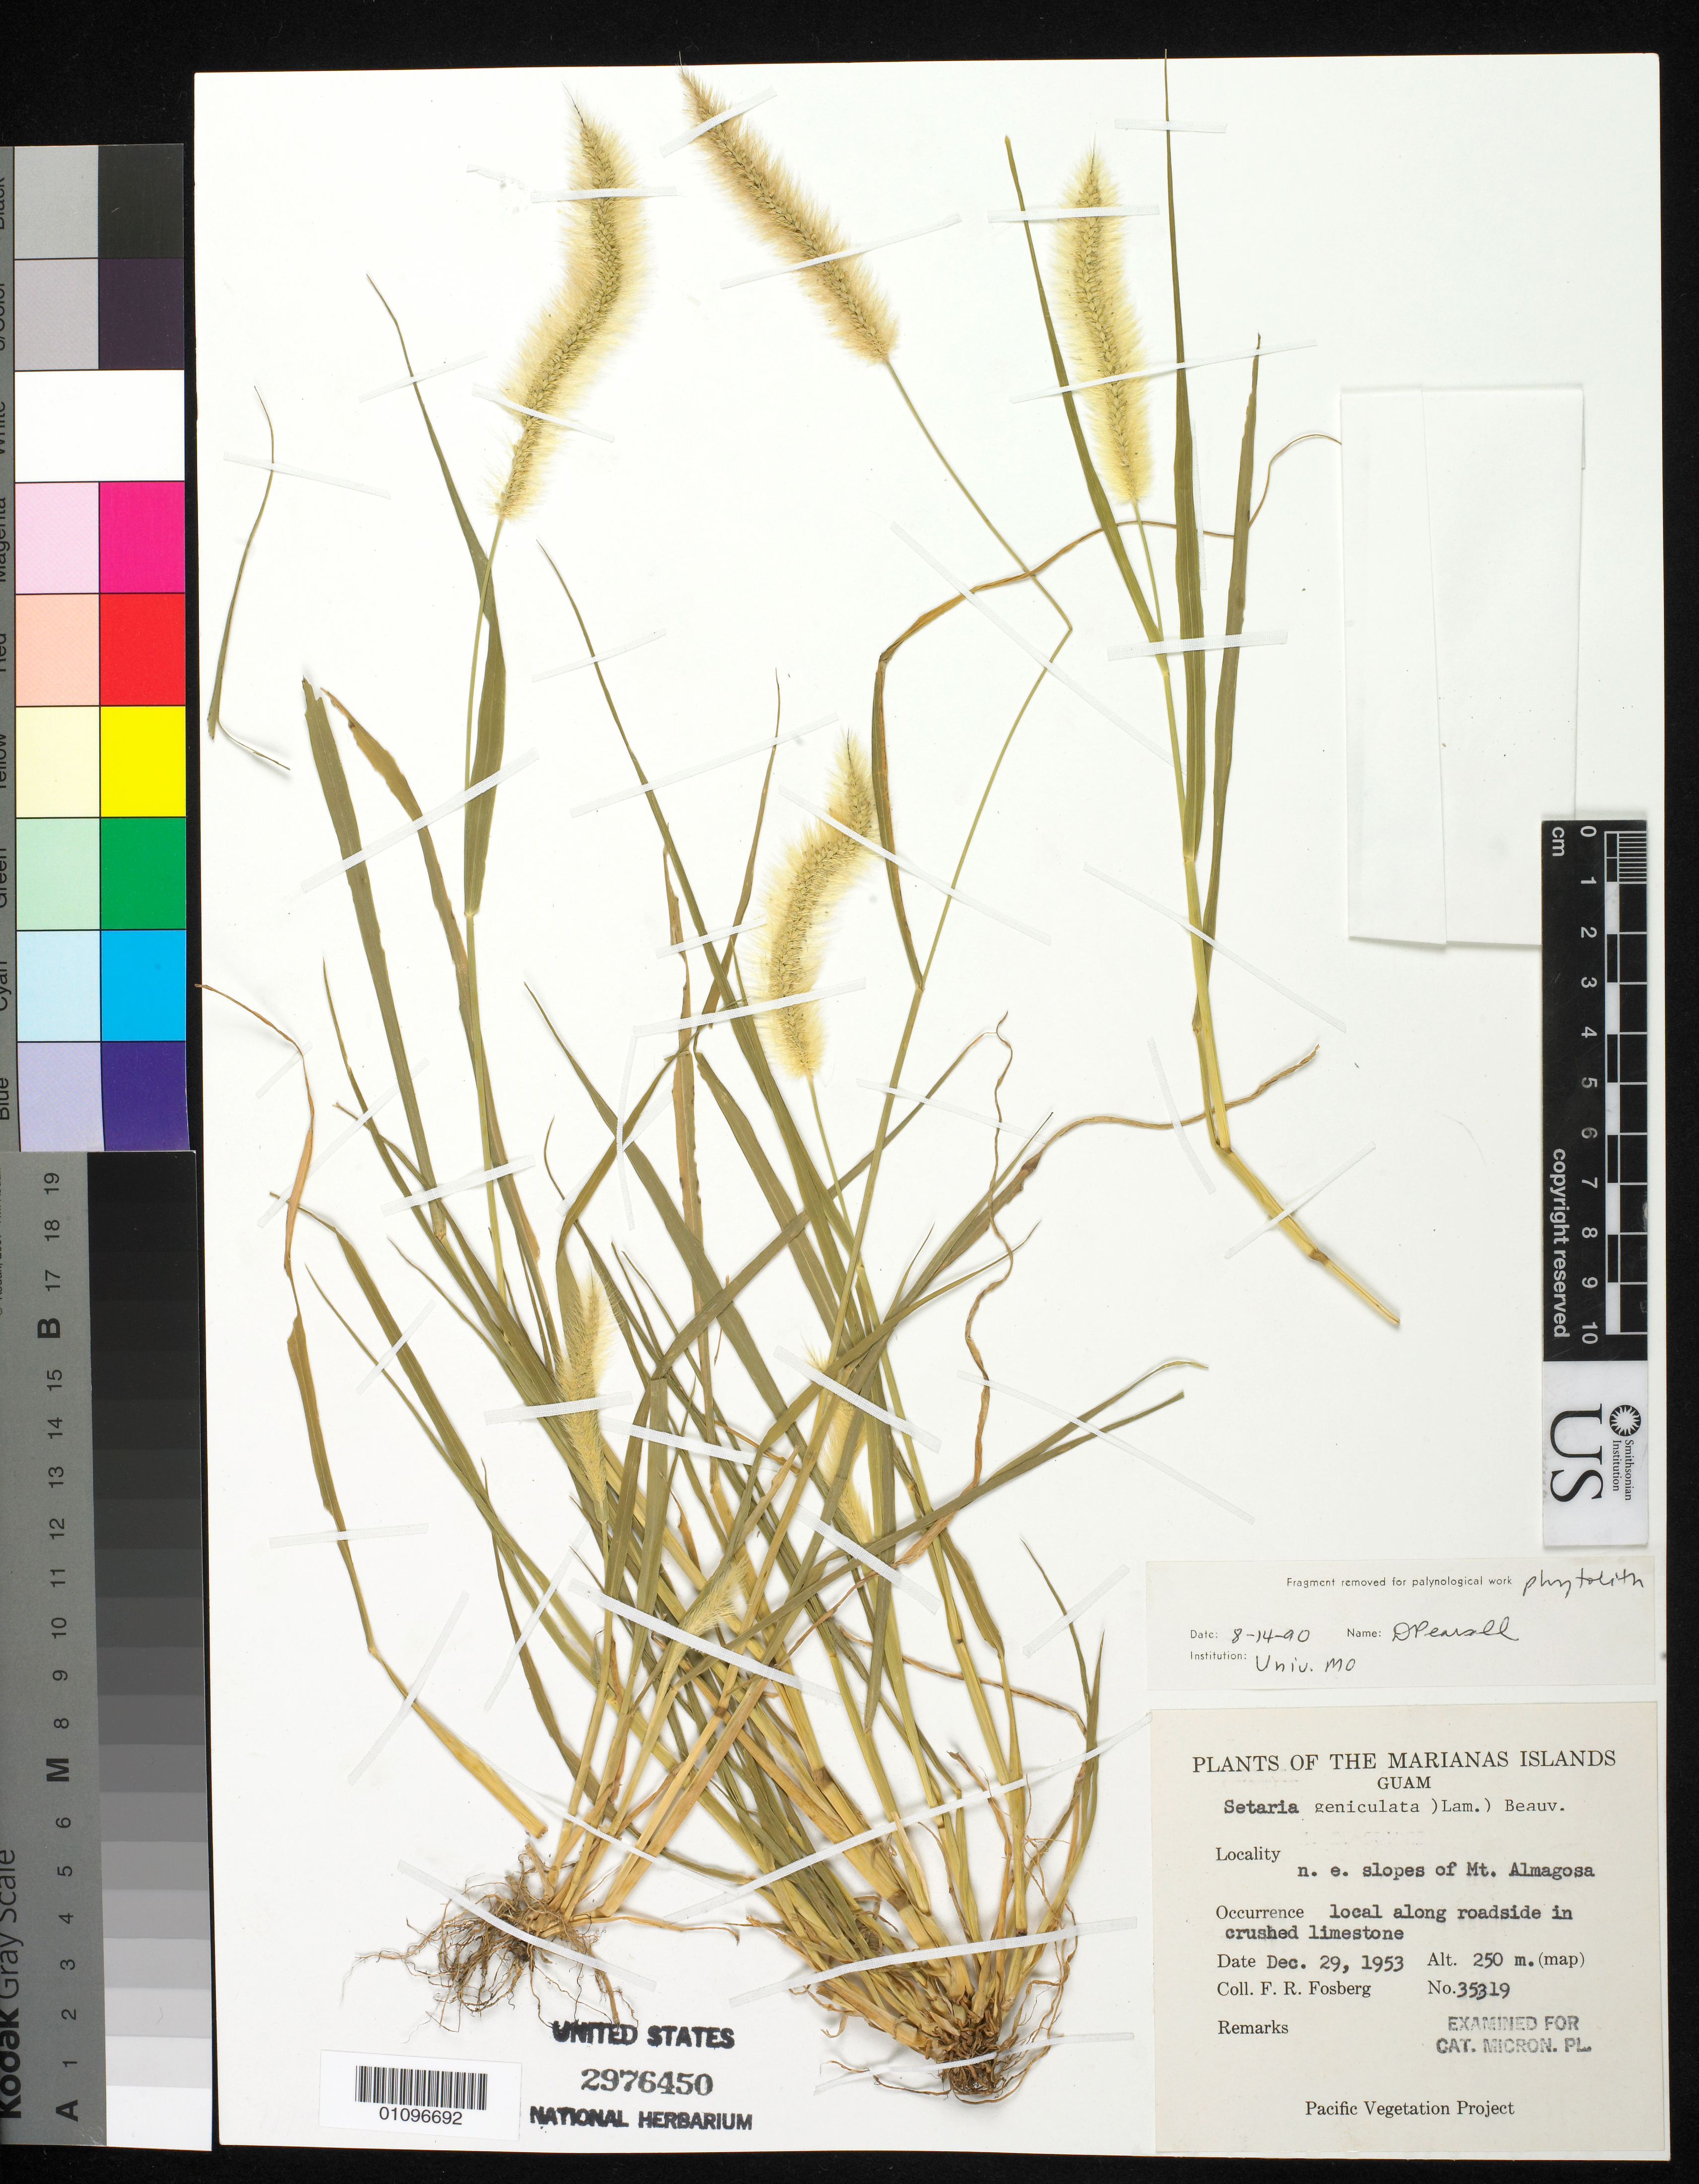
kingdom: Plantae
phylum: Tracheophyta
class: Liliopsida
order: Poales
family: Poaceae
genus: Setaria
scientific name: Setaria geniculata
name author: (Lam.) P. Beauv.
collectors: F. R. Fosberg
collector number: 35319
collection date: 1953-12-29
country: Guam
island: Guam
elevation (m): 250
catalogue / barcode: US 2976450